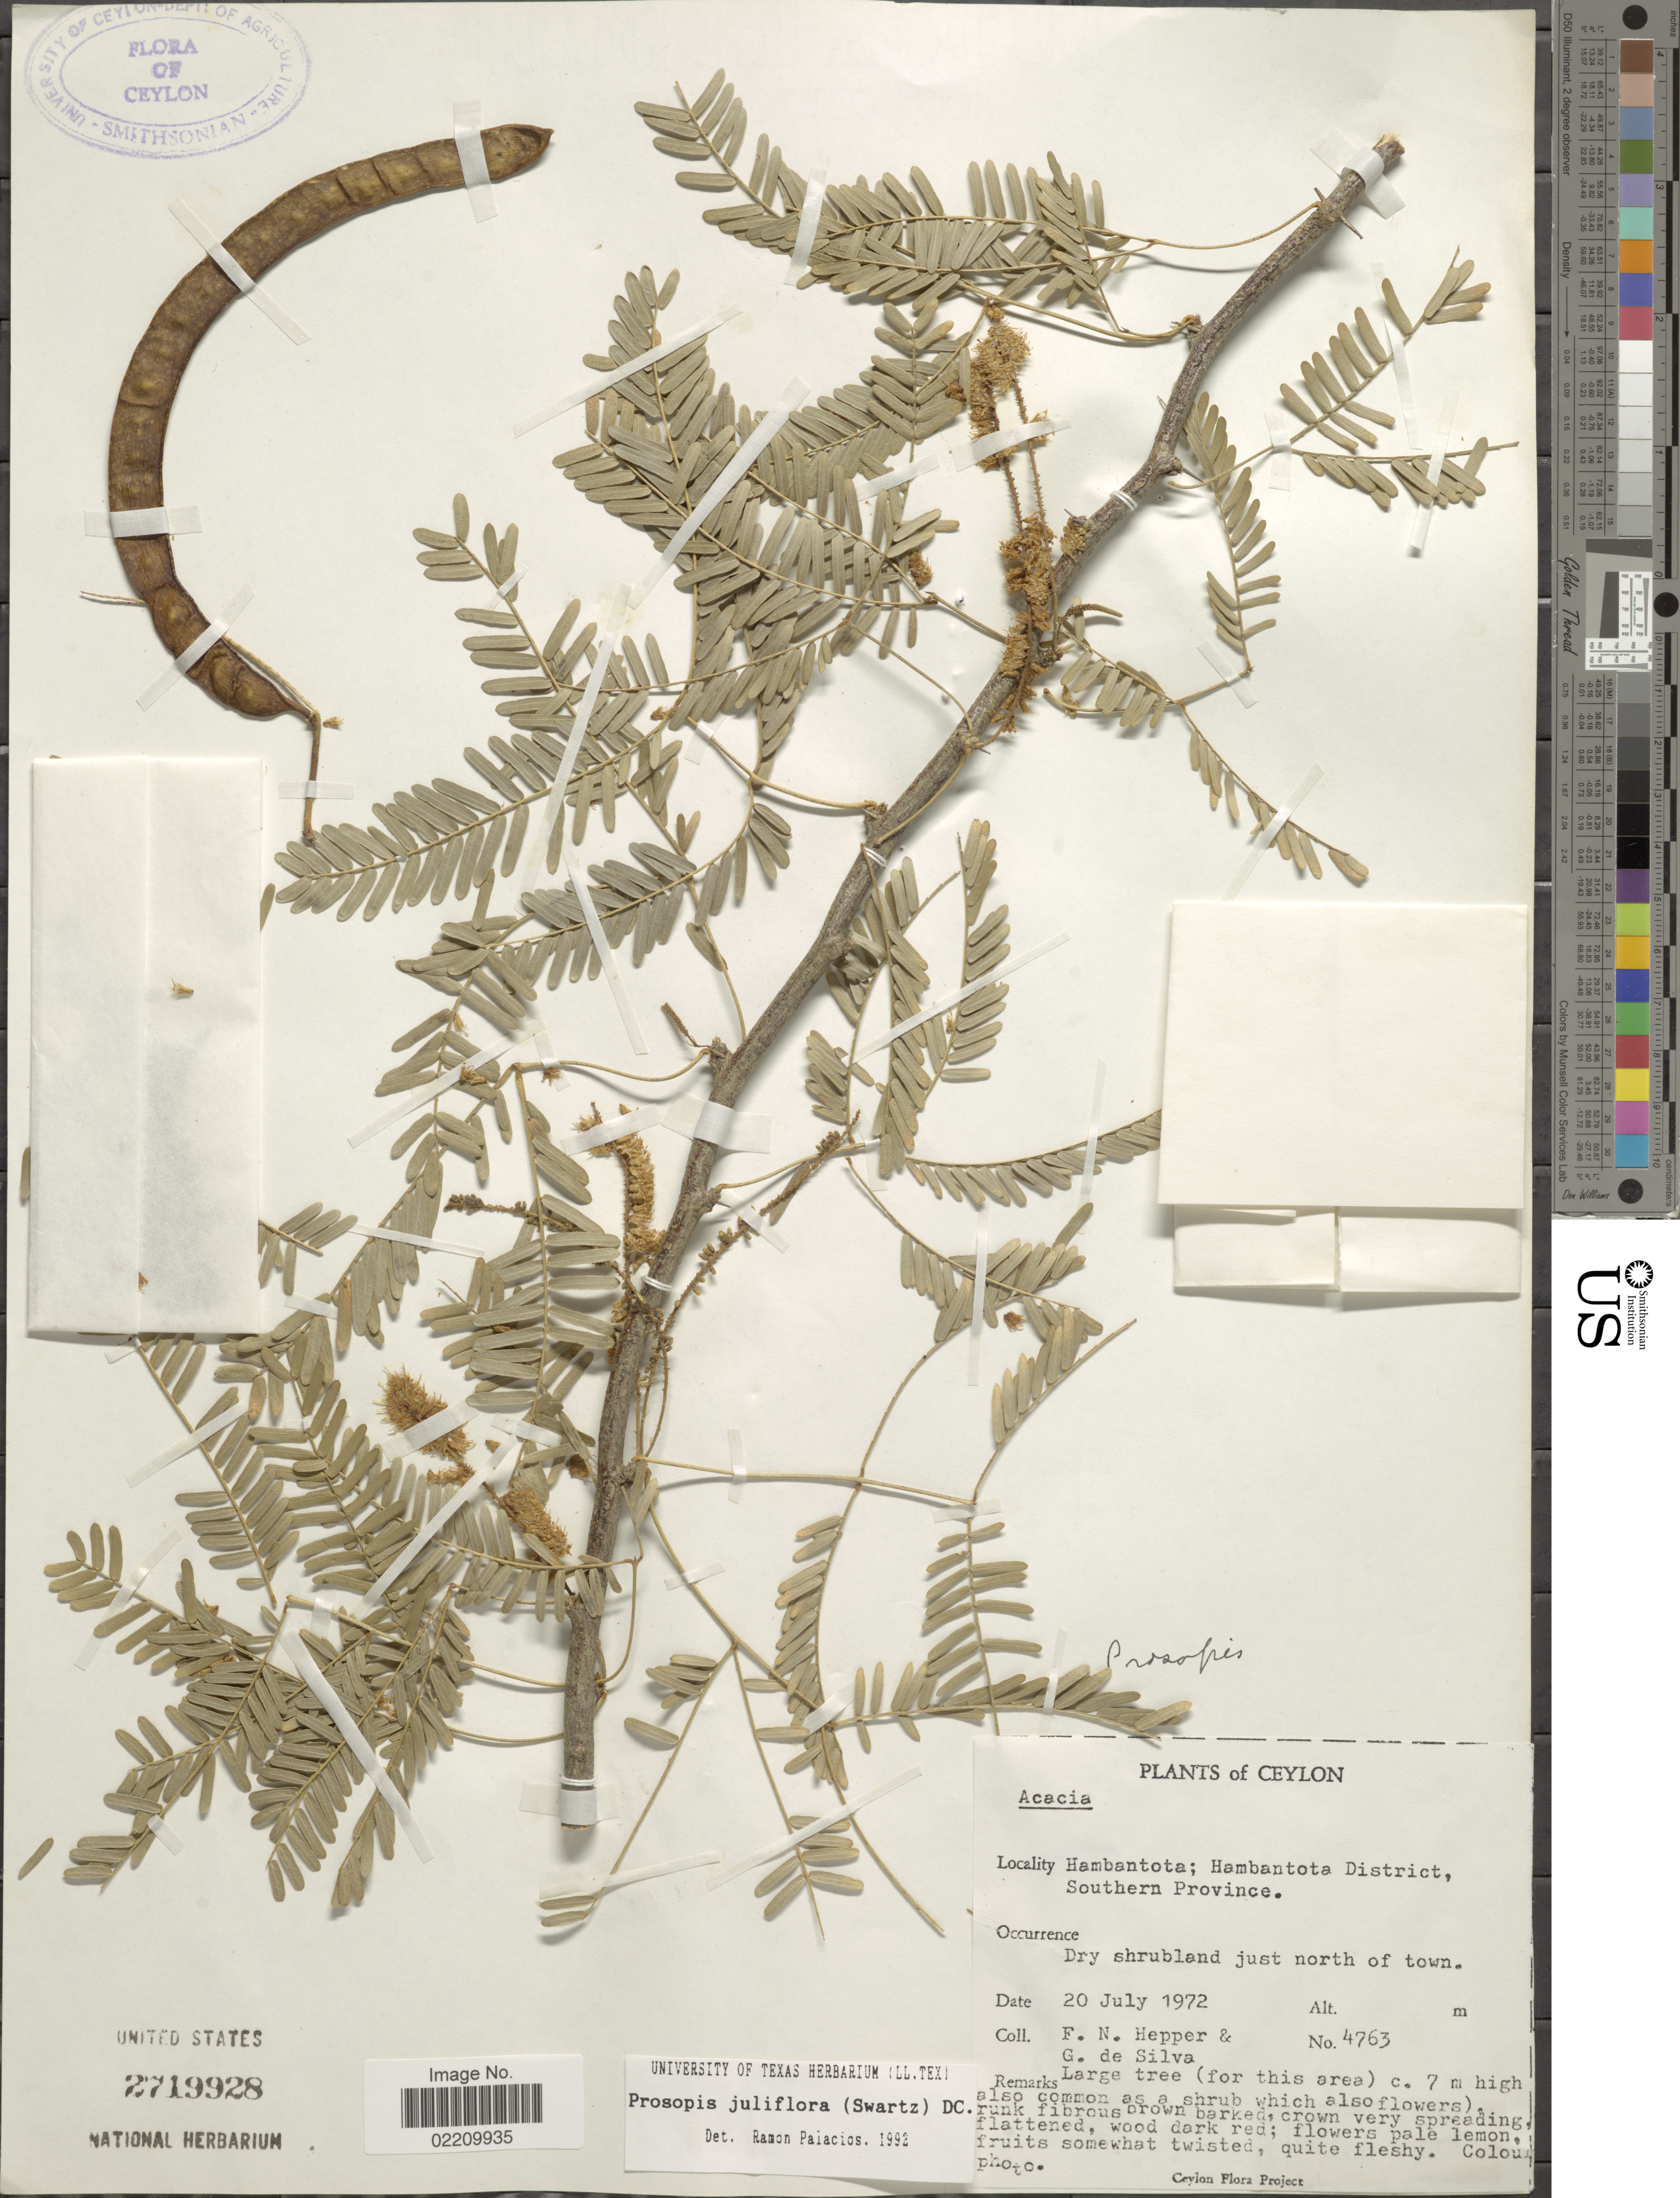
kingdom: Plantae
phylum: Tracheophyta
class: Magnoliopsida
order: Fabales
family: Fabaceae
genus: Neltuma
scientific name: Neltuma juliflora var. juliflora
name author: (Sw.) Raf.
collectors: F. Hepper & G. De Silva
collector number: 4763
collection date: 1972-07-20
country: Sri Lanka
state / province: Southern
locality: Ceylon, Hambantota, Hambantota District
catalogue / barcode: US 2719928